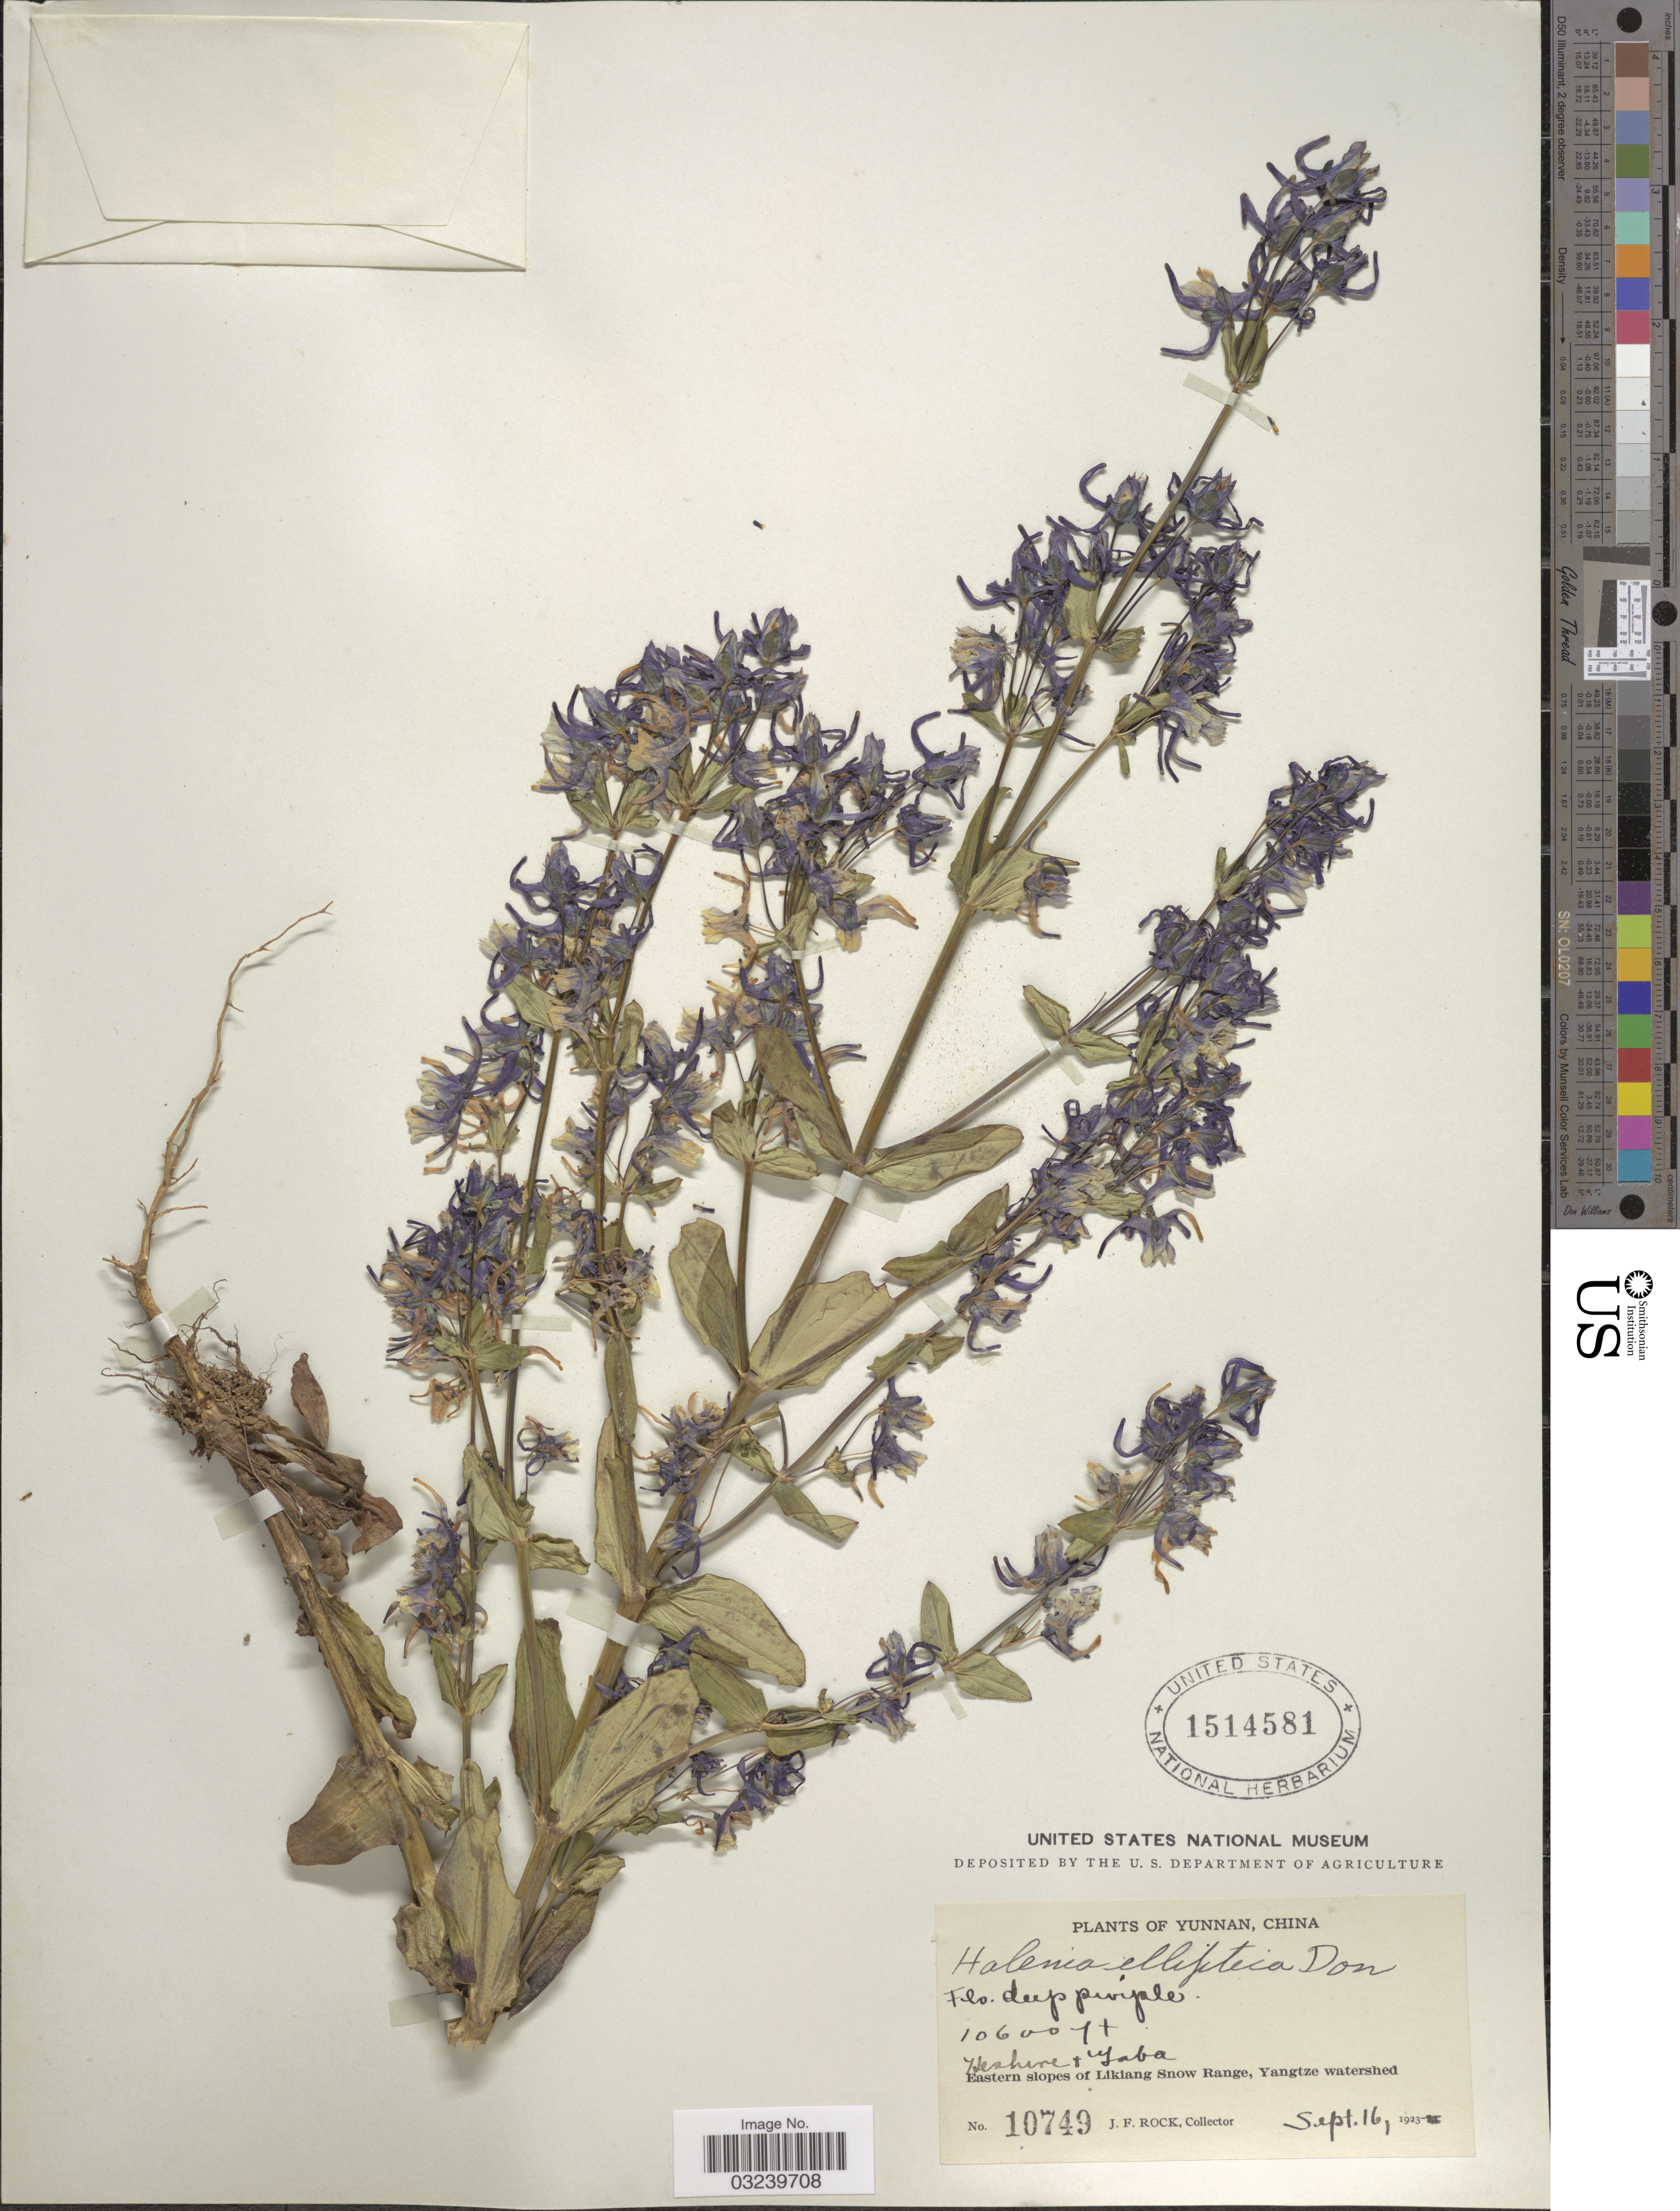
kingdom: Plantae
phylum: Tracheophyta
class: Magnoliopsida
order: Gentianales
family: Gentianaceae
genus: Halenia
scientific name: Halenia elliptica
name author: D. Don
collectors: J. Rock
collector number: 10749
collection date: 1923-09-16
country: China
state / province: Yunnan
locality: Heshwe & Yaba, Eastern slopes of Likiang Snow Range, Yangtze watershed.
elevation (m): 3231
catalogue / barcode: US 1514581